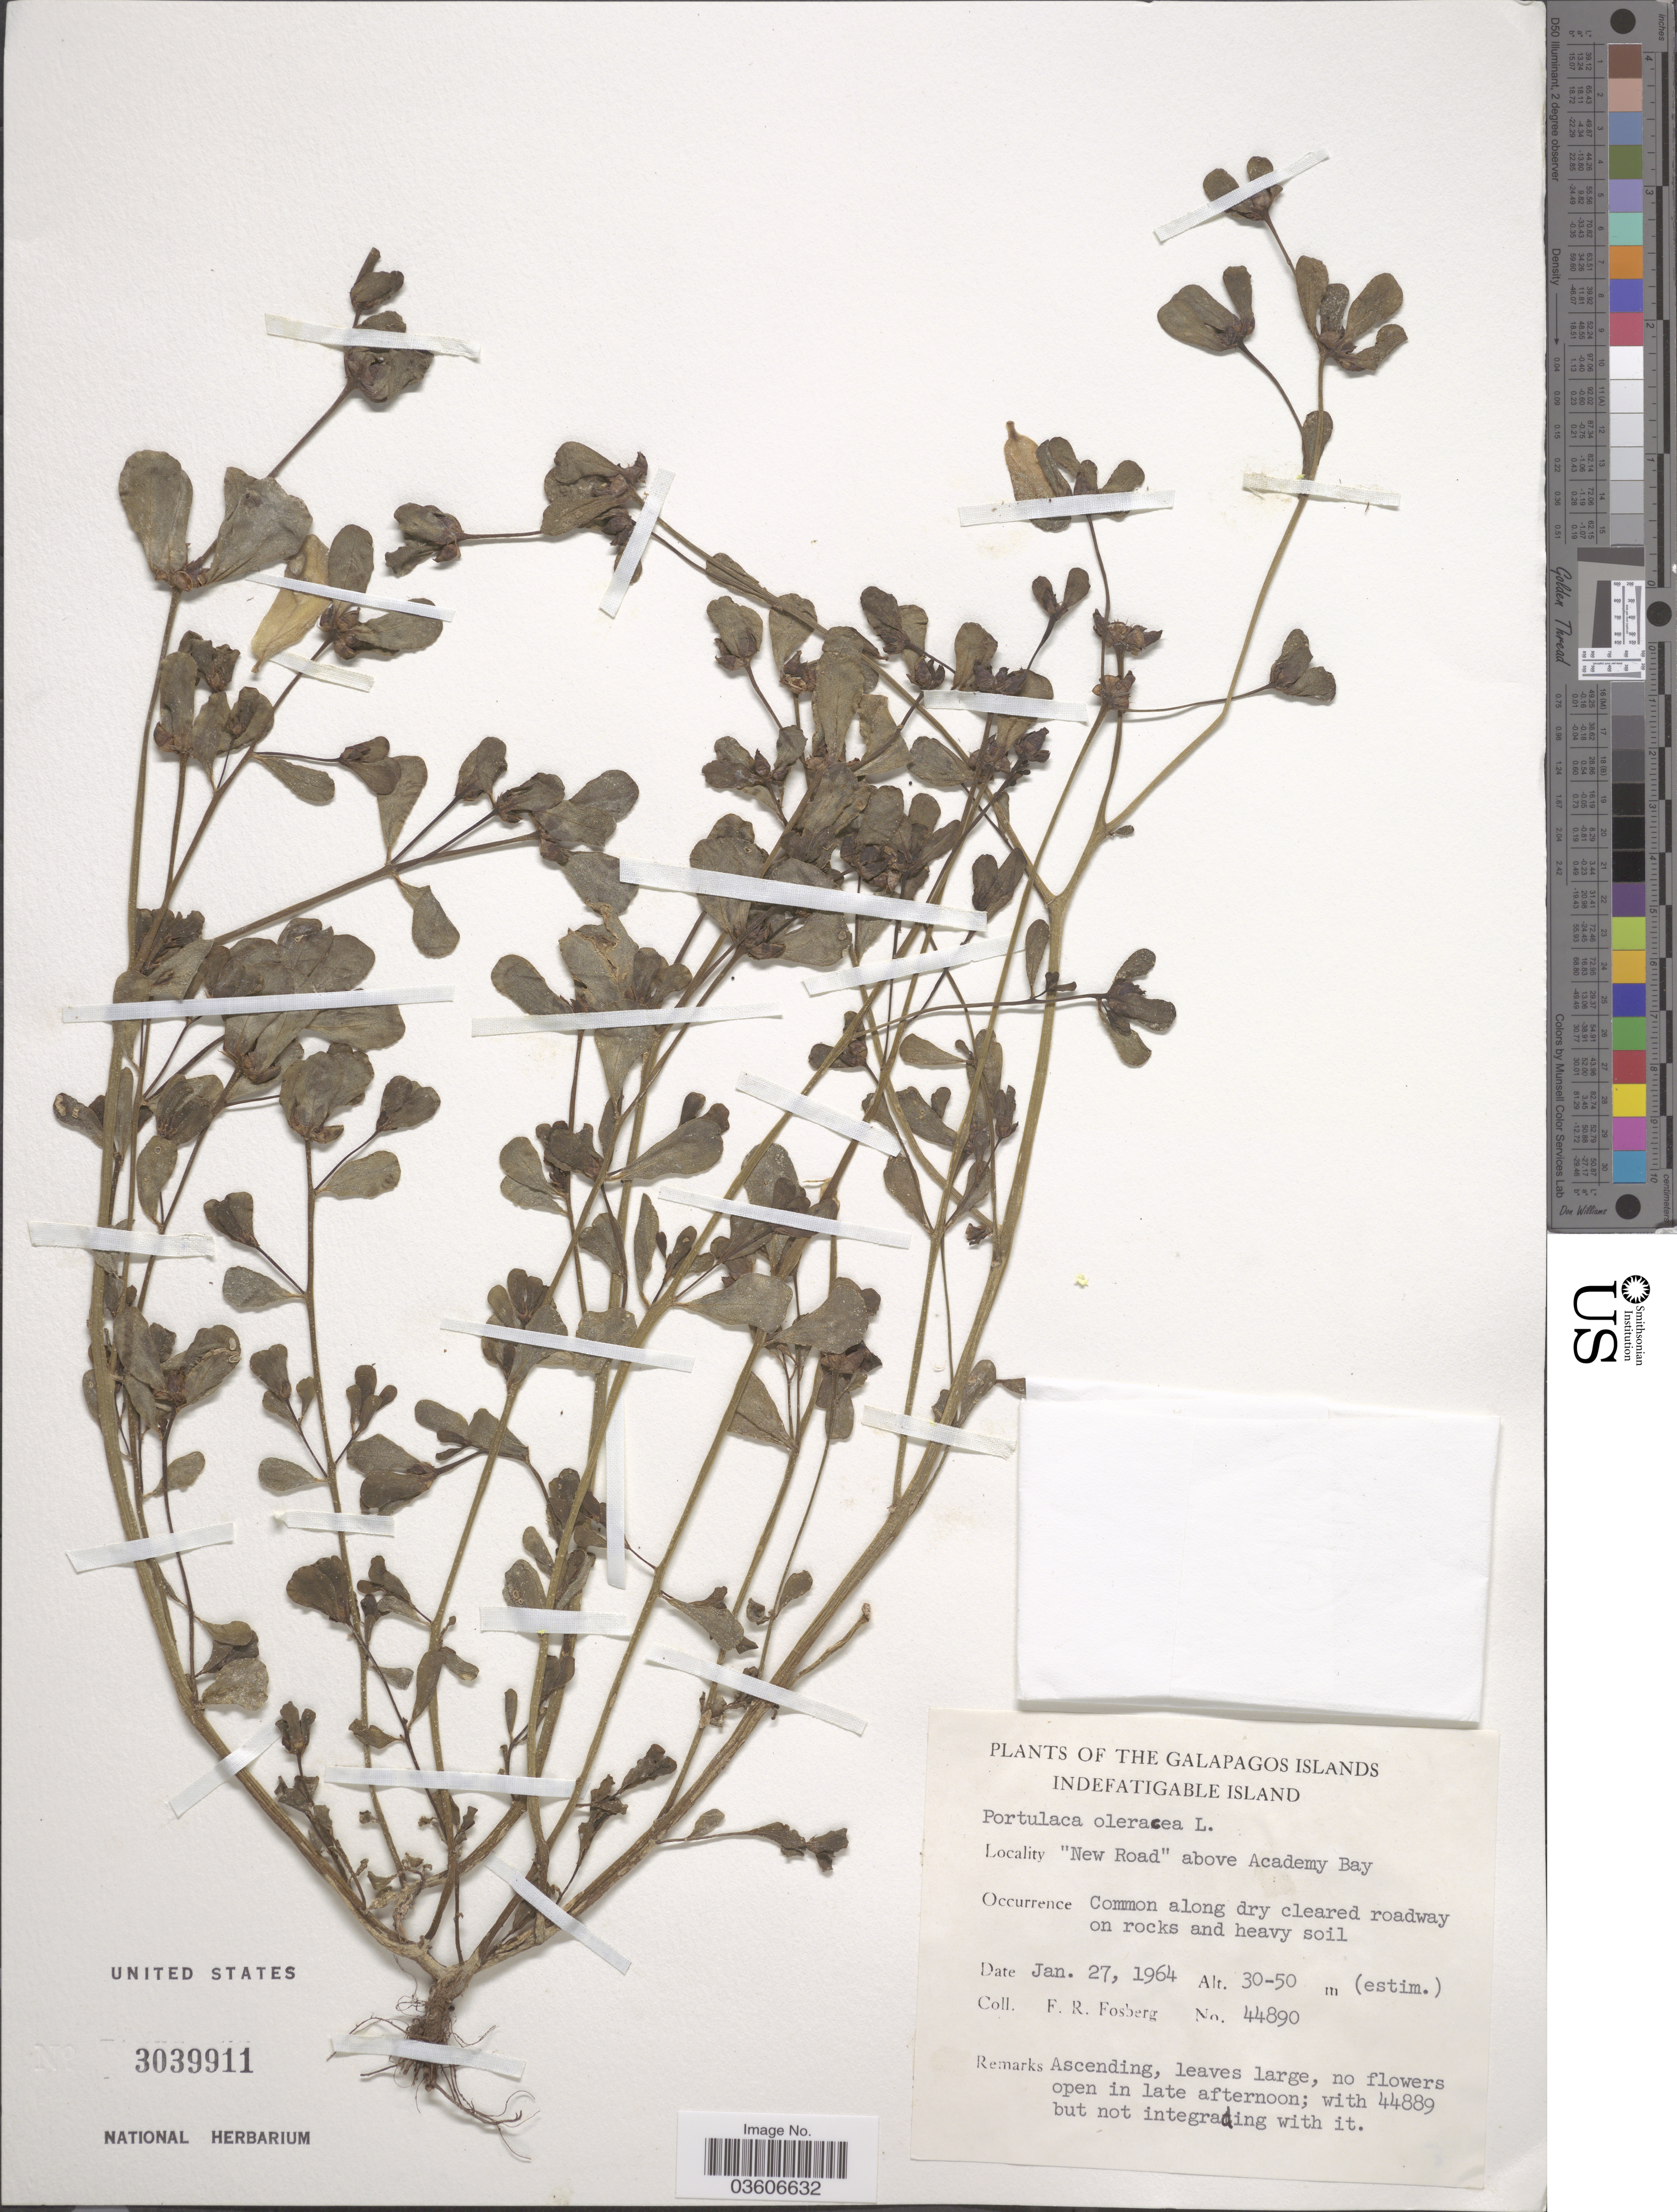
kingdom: Plantae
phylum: Tracheophyta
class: Magnoliopsida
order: Caryophyllales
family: Portulacaceae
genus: Portulaca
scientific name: Portulaca oleracea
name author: L.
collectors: F. R. Fosberg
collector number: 44890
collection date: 1964-01-27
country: Ecuador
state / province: Colón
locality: The Galapagos Islands. Indefatigable Island. "New Road" above Academy Bay.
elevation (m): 30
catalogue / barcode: US 3039911